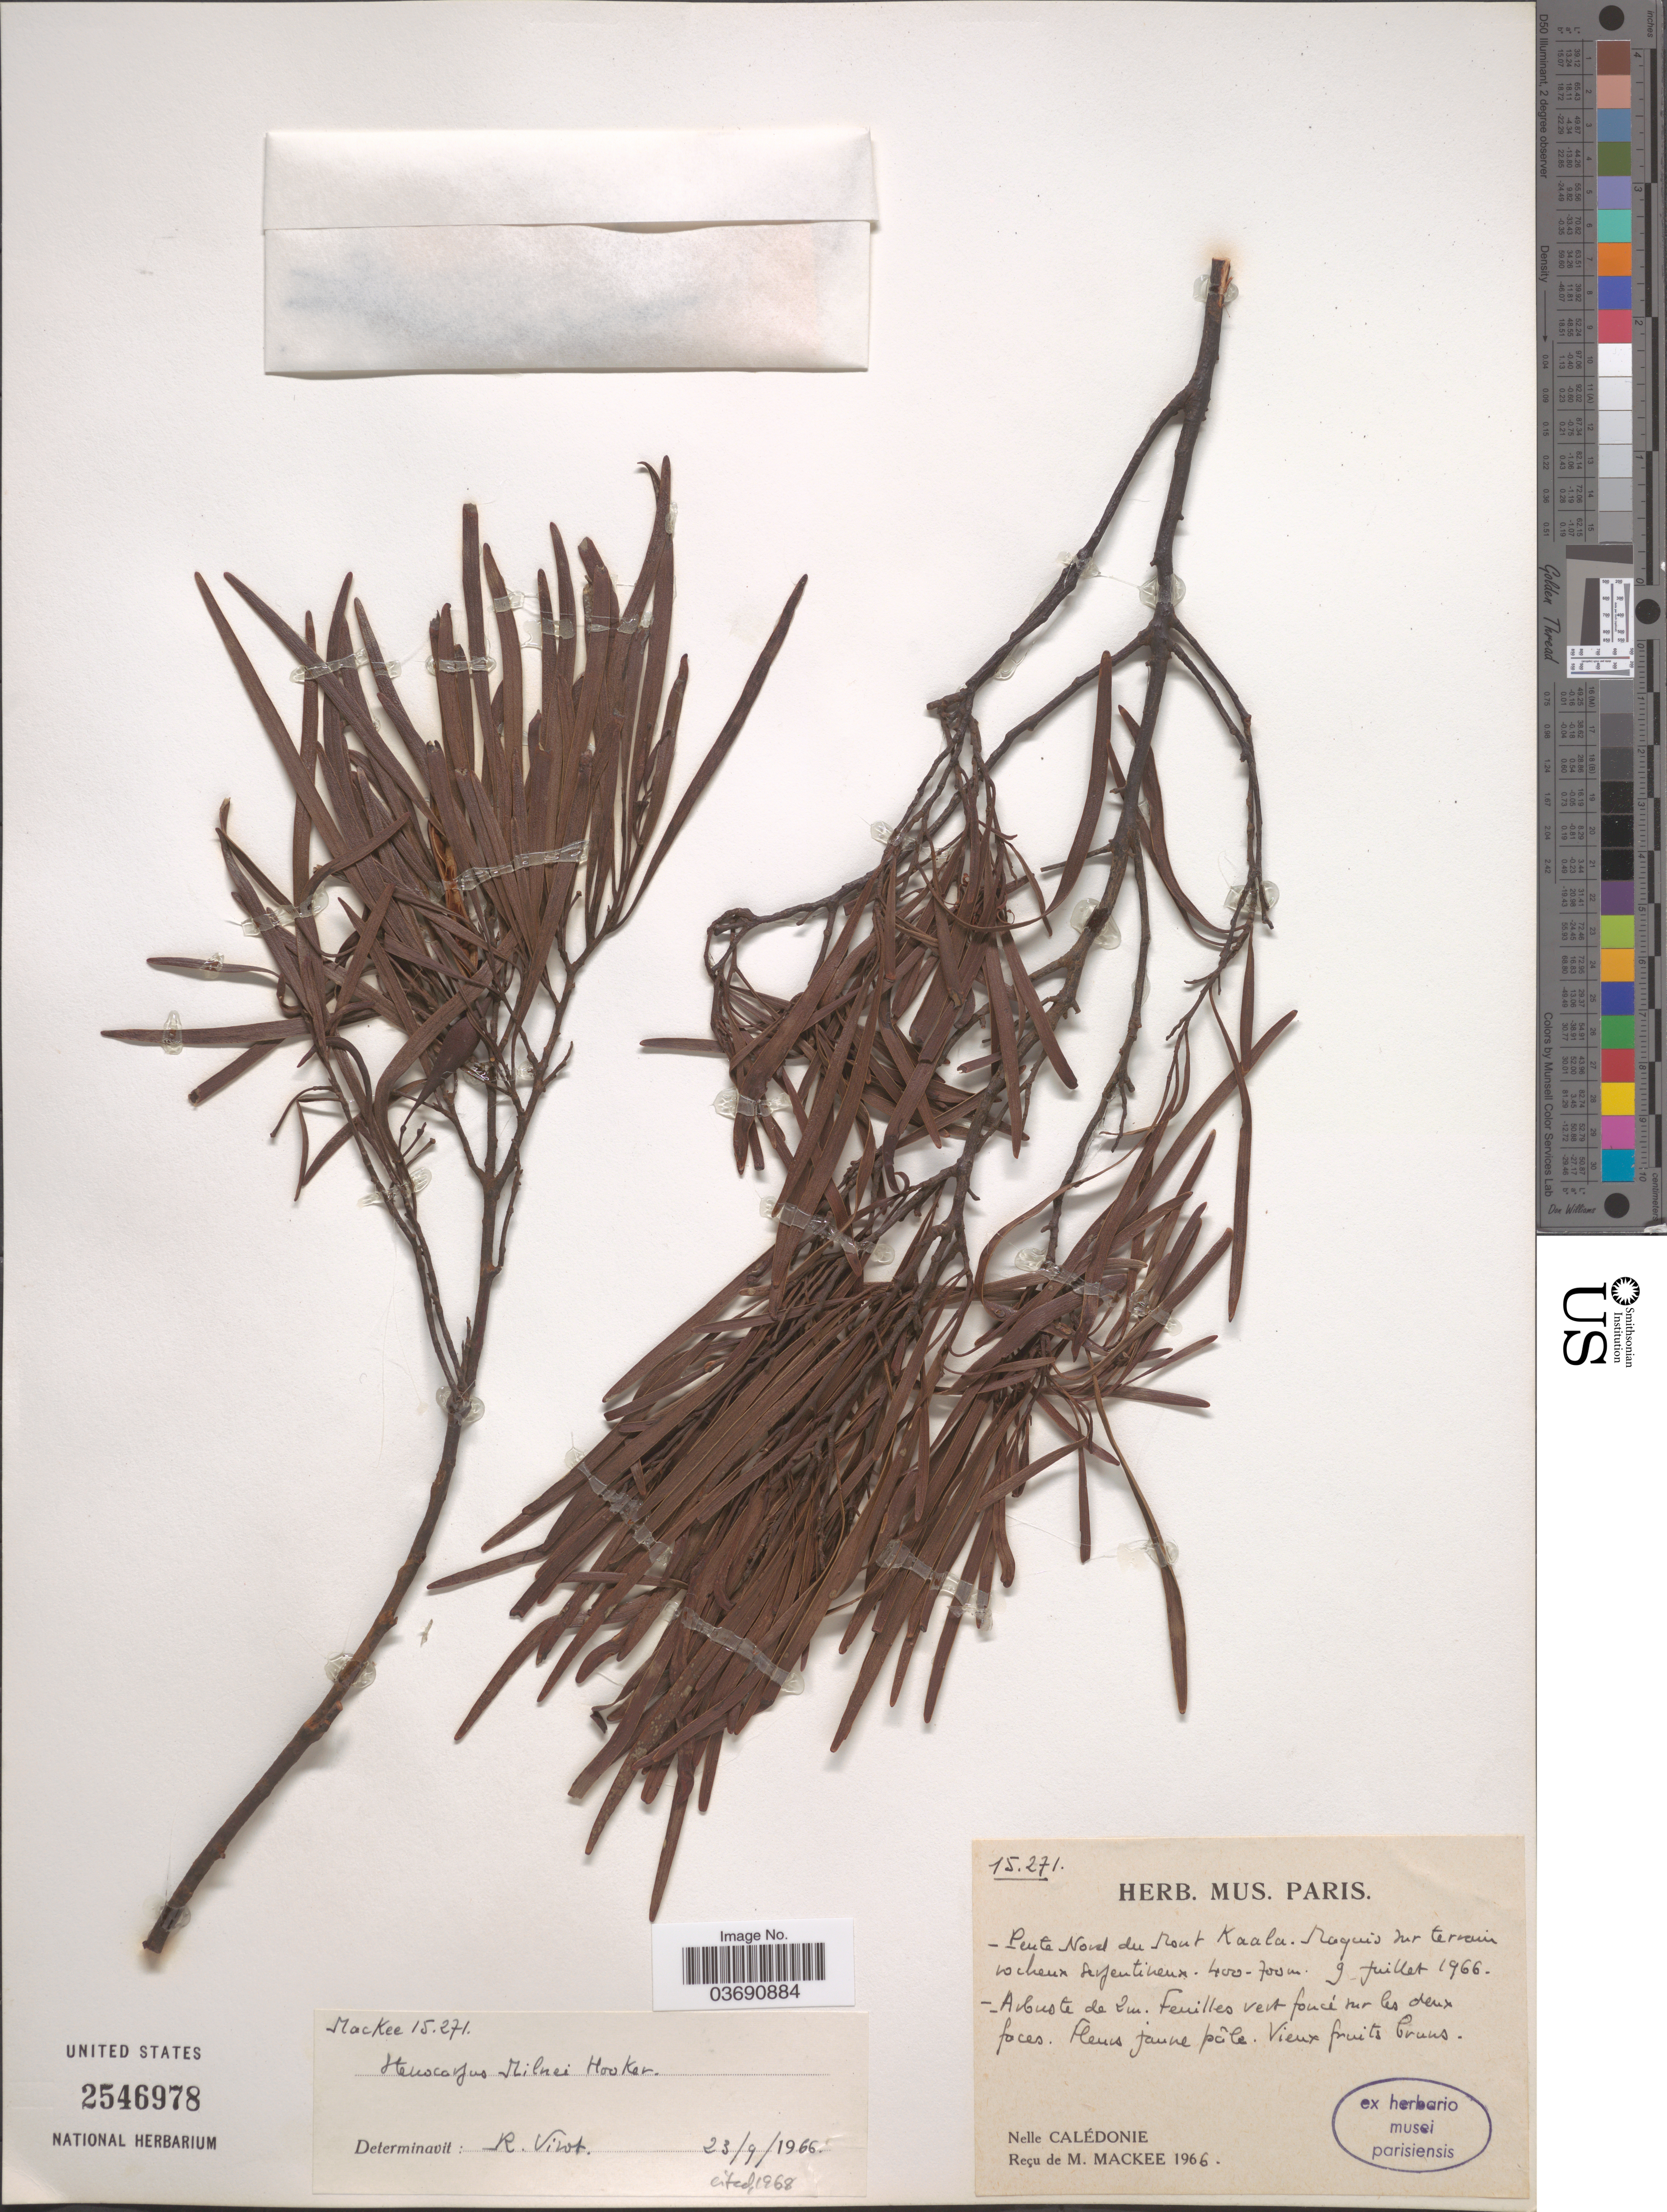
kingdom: Plantae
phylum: Tracheophyta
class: Magnoliopsida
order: Proteales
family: Proteaceae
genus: Stenocarpus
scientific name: Stenocarpus milnei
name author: Hook.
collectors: M. Mackee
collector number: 15271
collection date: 1966-07-09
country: New Caledonia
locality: Pente Novel du Mont Kaala. [interpreted] Nelle Calédonie.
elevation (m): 400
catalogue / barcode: US 2546978